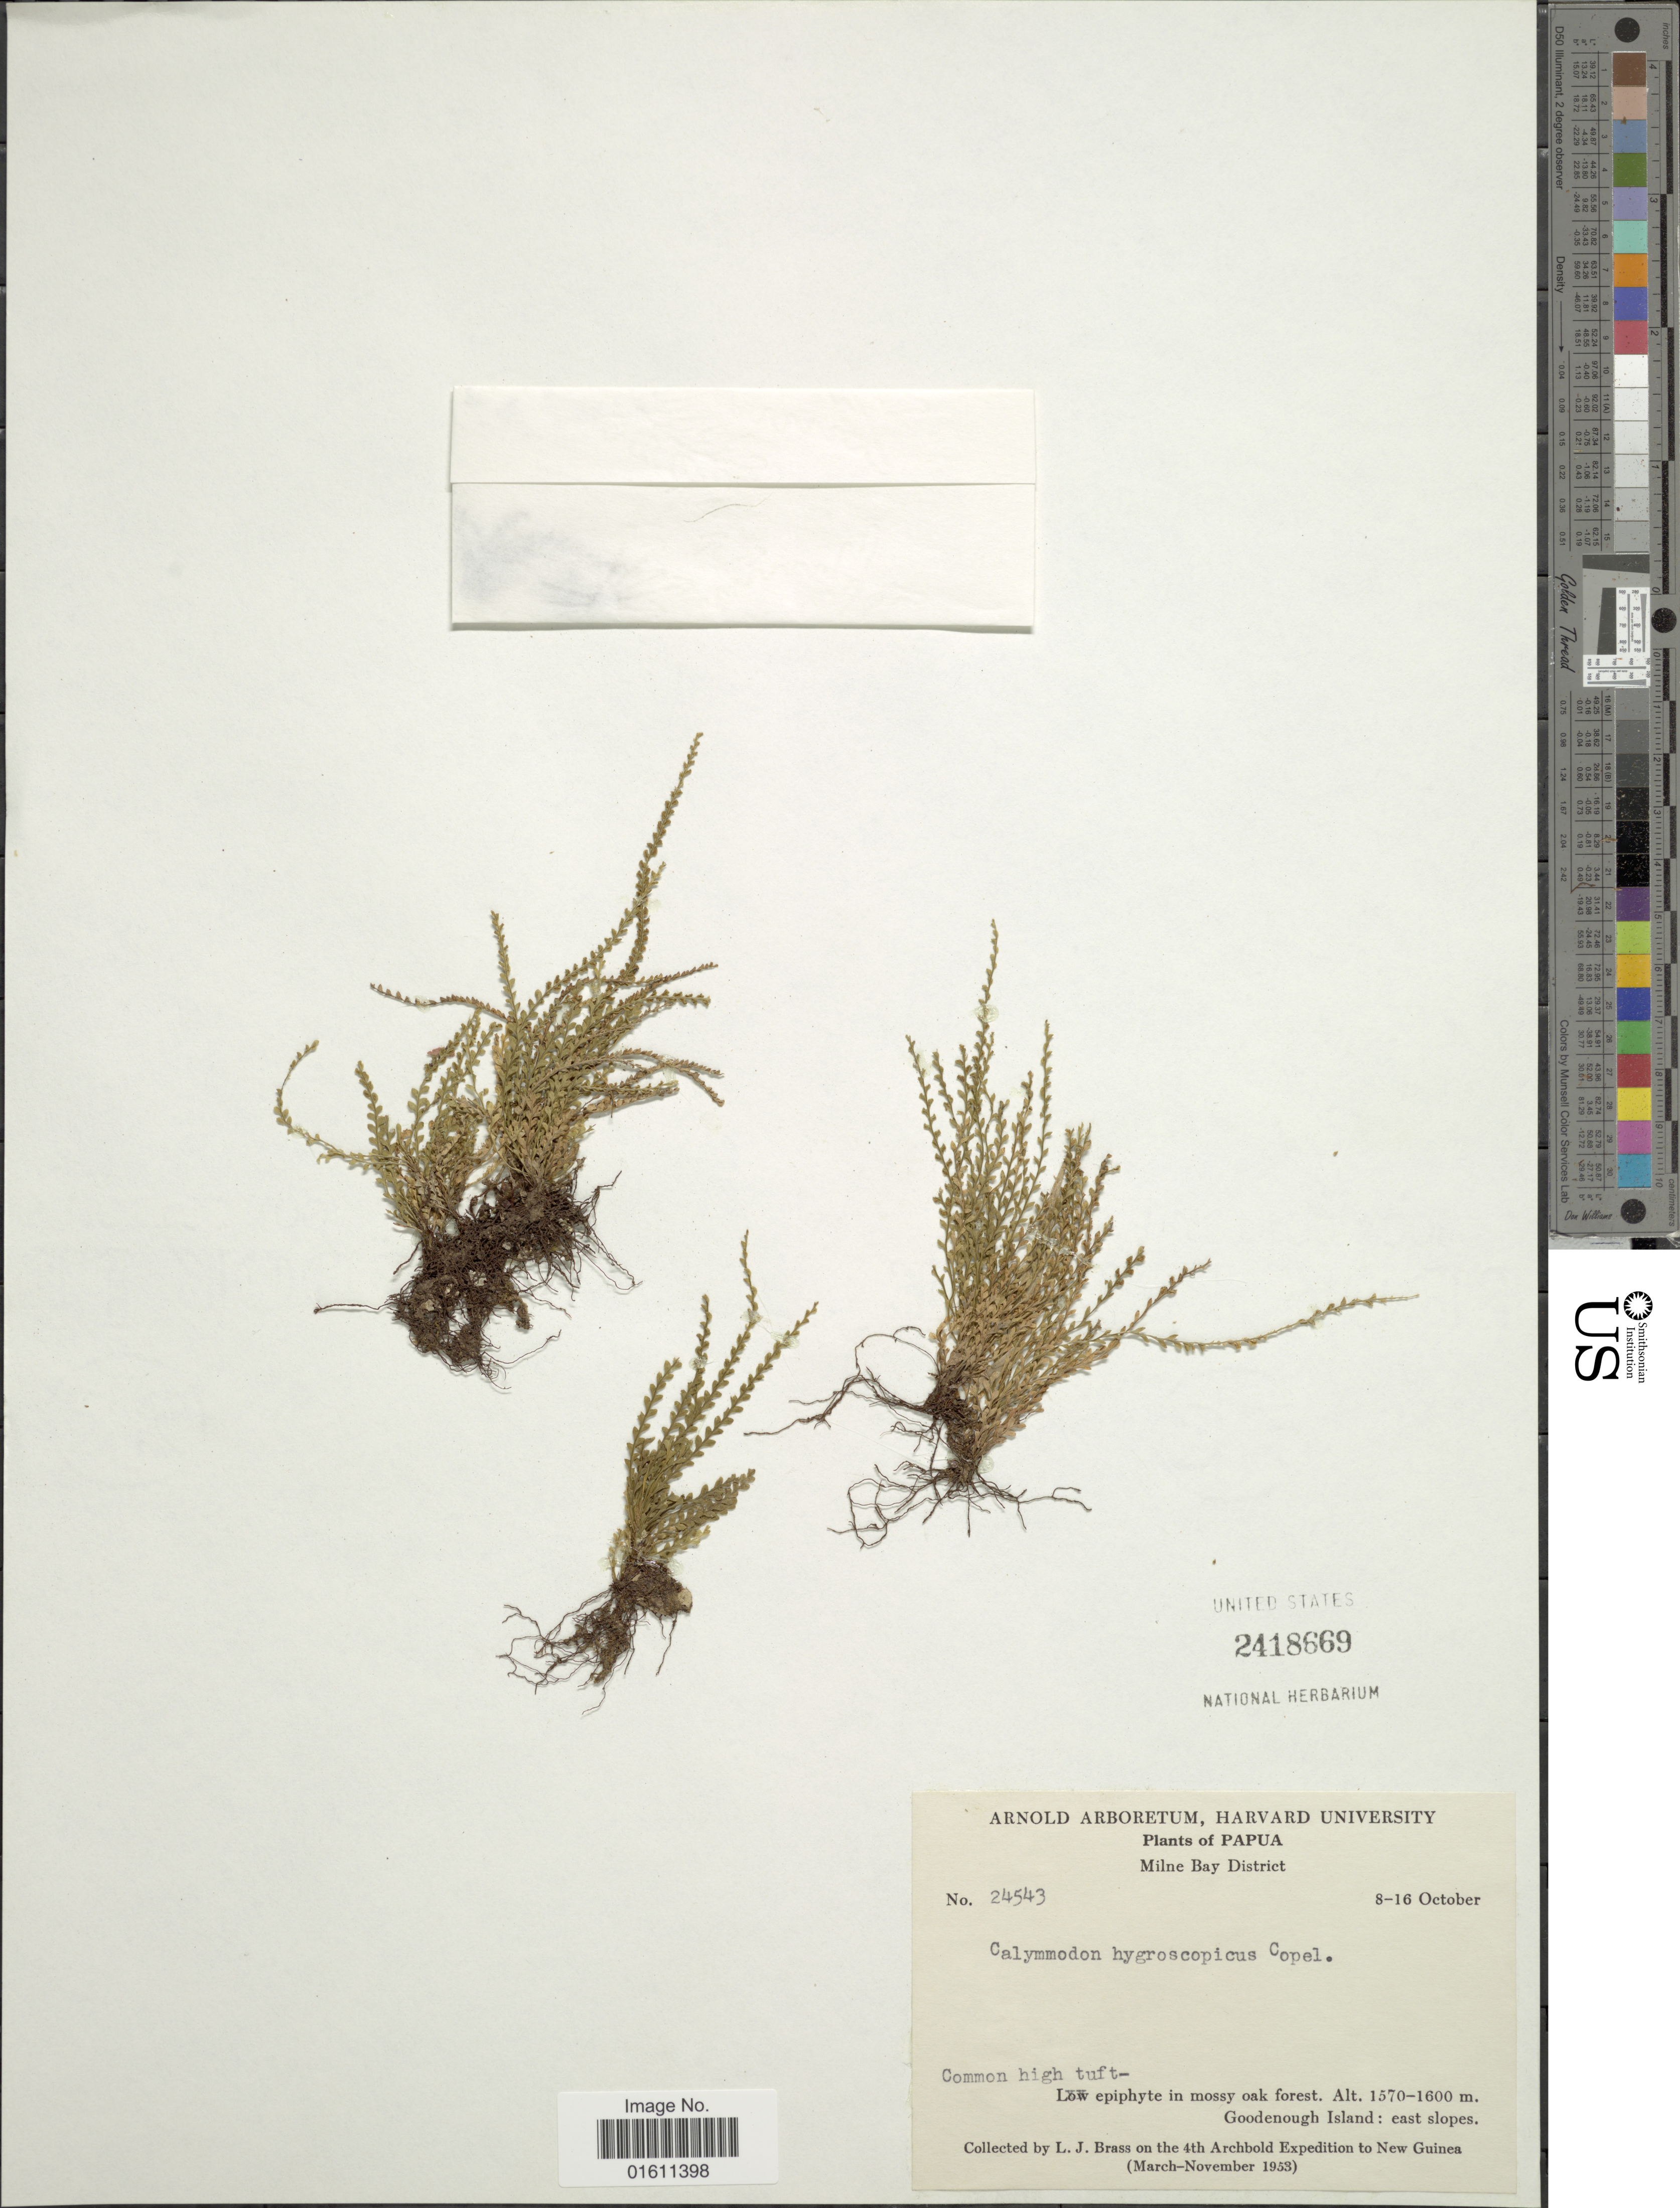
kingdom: Plantae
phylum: Tracheophyta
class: Polypodiopsida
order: Polypodiales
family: Polypodiaceae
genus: Calymmodon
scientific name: Calymmodon hygroscopicus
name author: Copel.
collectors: L. J. Brass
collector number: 24543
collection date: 1953-10-08/1953-10-16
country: Papua New Guinea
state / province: Milne Bay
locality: Papua, Milne Bay District, Goodenough Island: east slopes.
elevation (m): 1570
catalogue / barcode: US 2418669